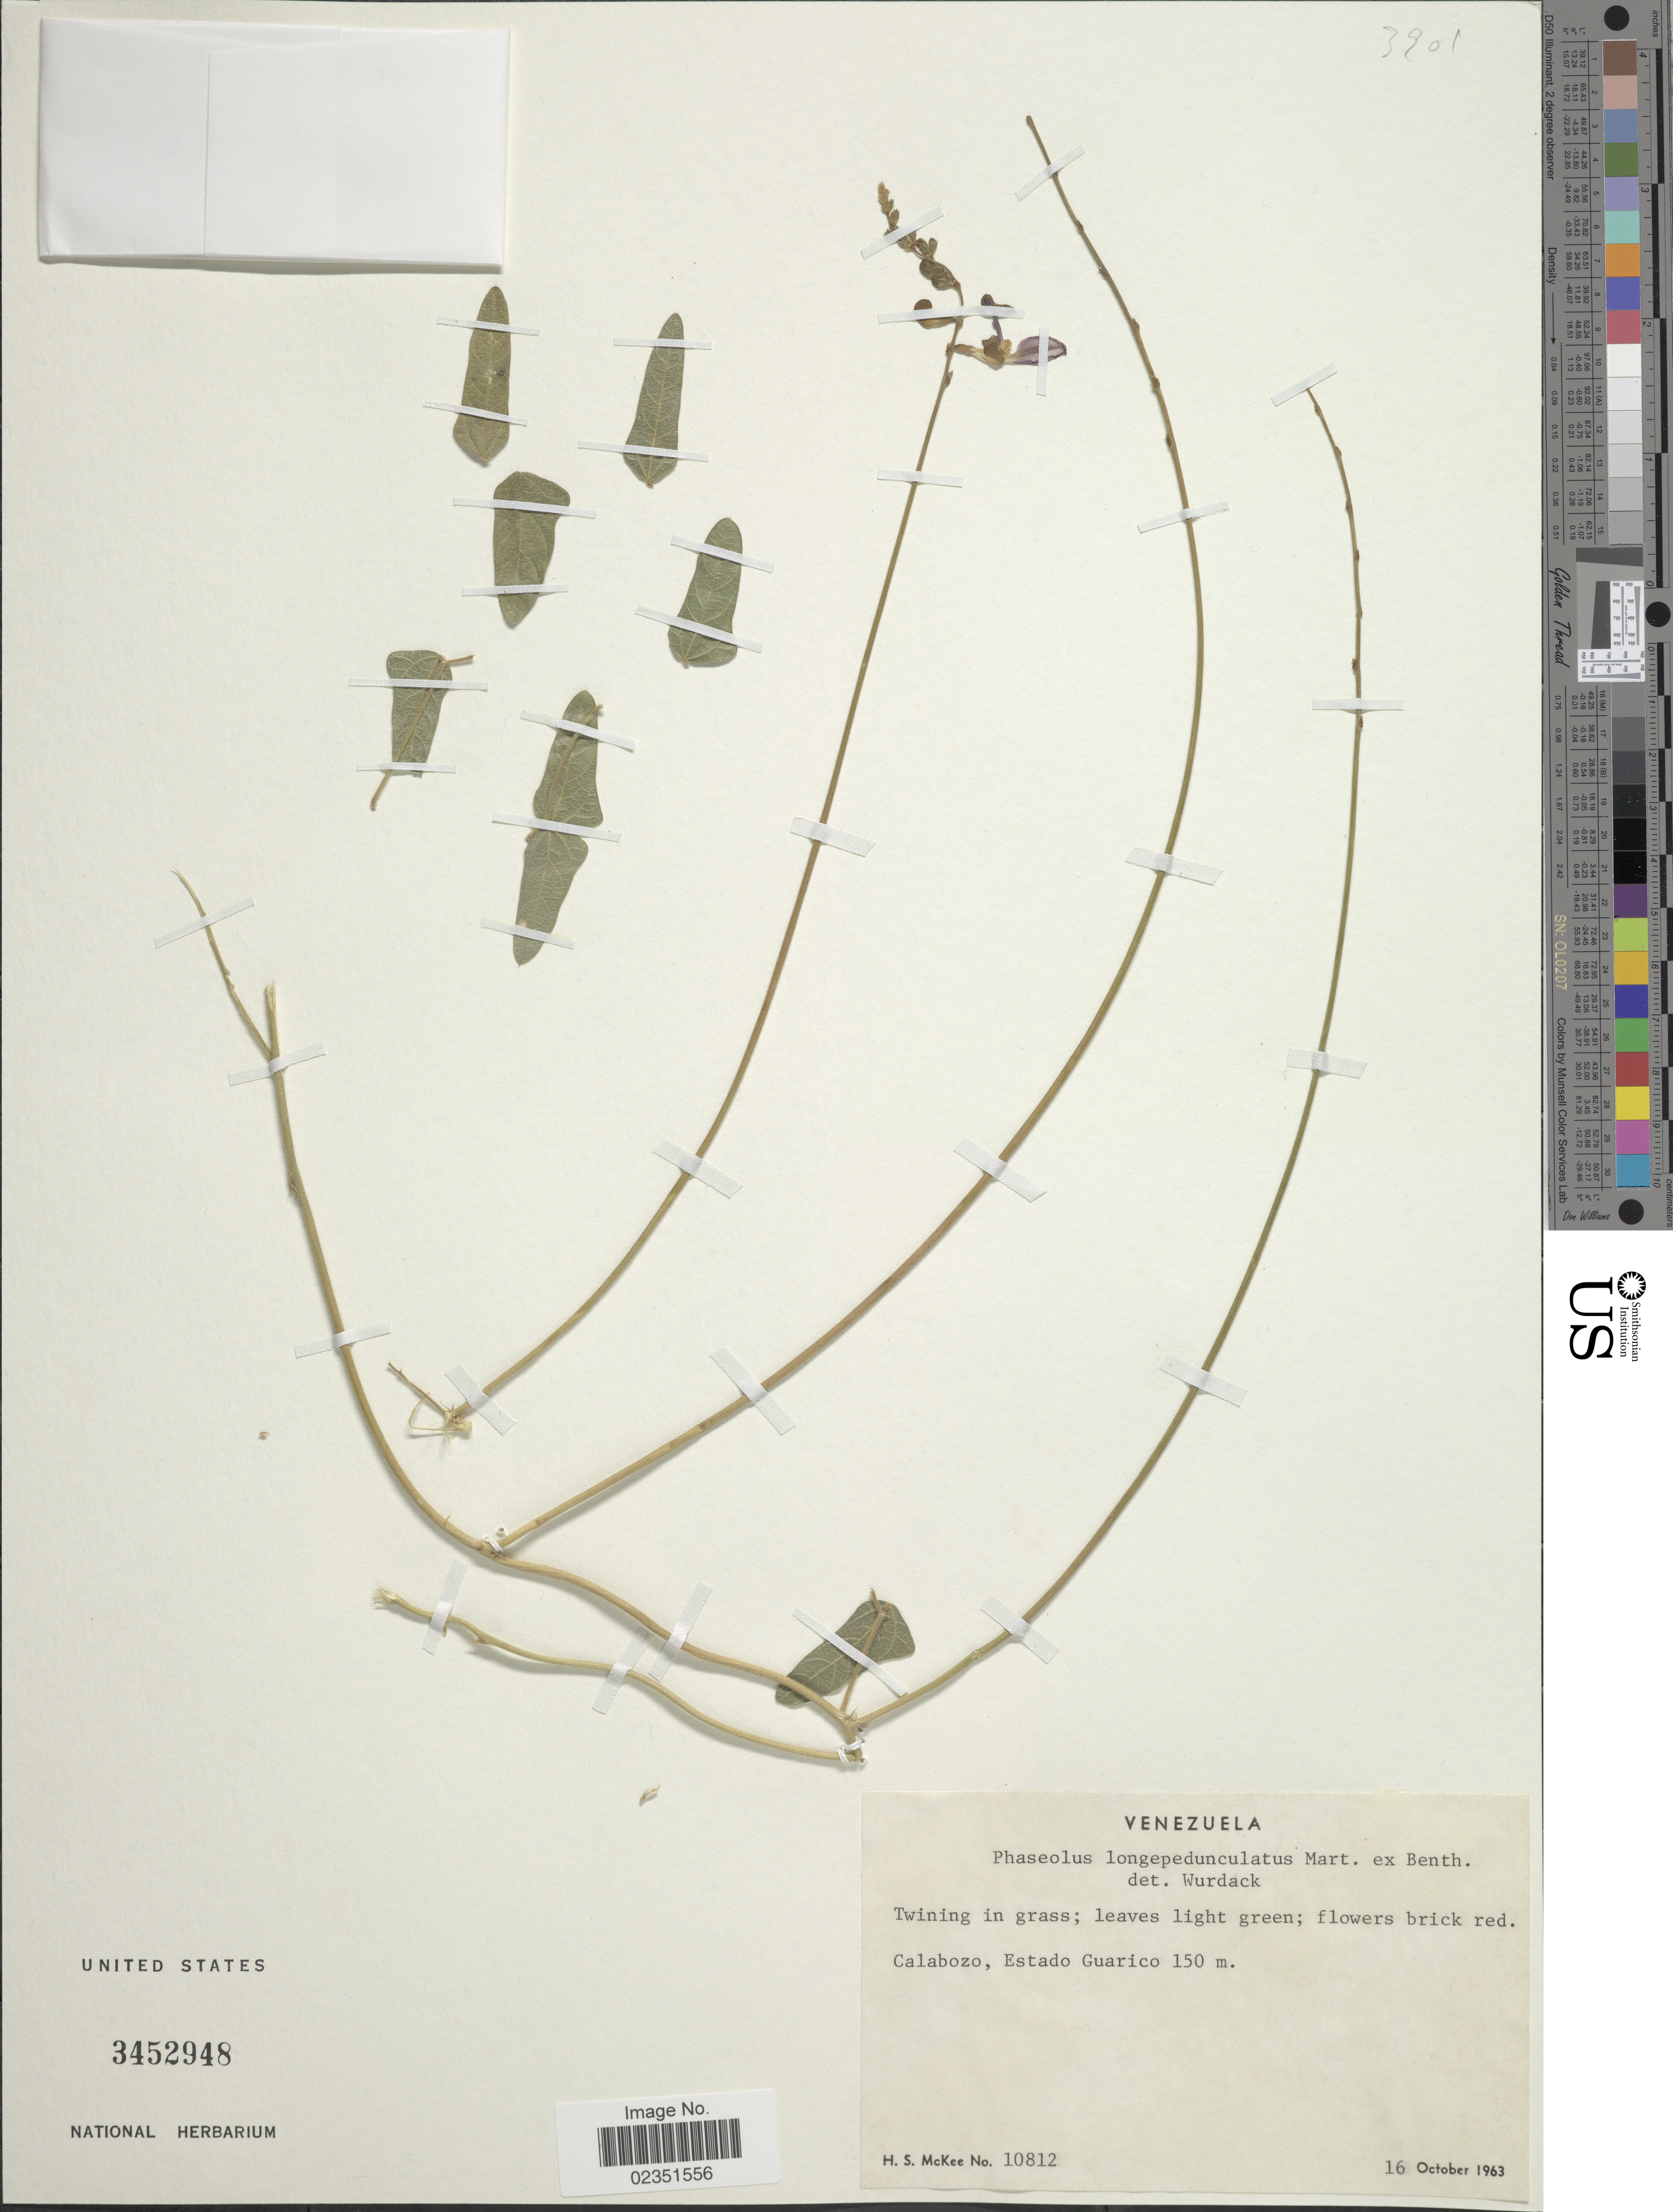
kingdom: Plantae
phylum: Tracheophyta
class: Magnoliopsida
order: Fabales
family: Fabaceae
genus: Phaseolus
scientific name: Phaseolus longepedunculatus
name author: Mart. ex Benth.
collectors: H. S. McKee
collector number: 10812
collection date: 1963-10-16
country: Venezuela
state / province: Guárico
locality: Calabozo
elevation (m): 150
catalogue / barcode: US 3452948